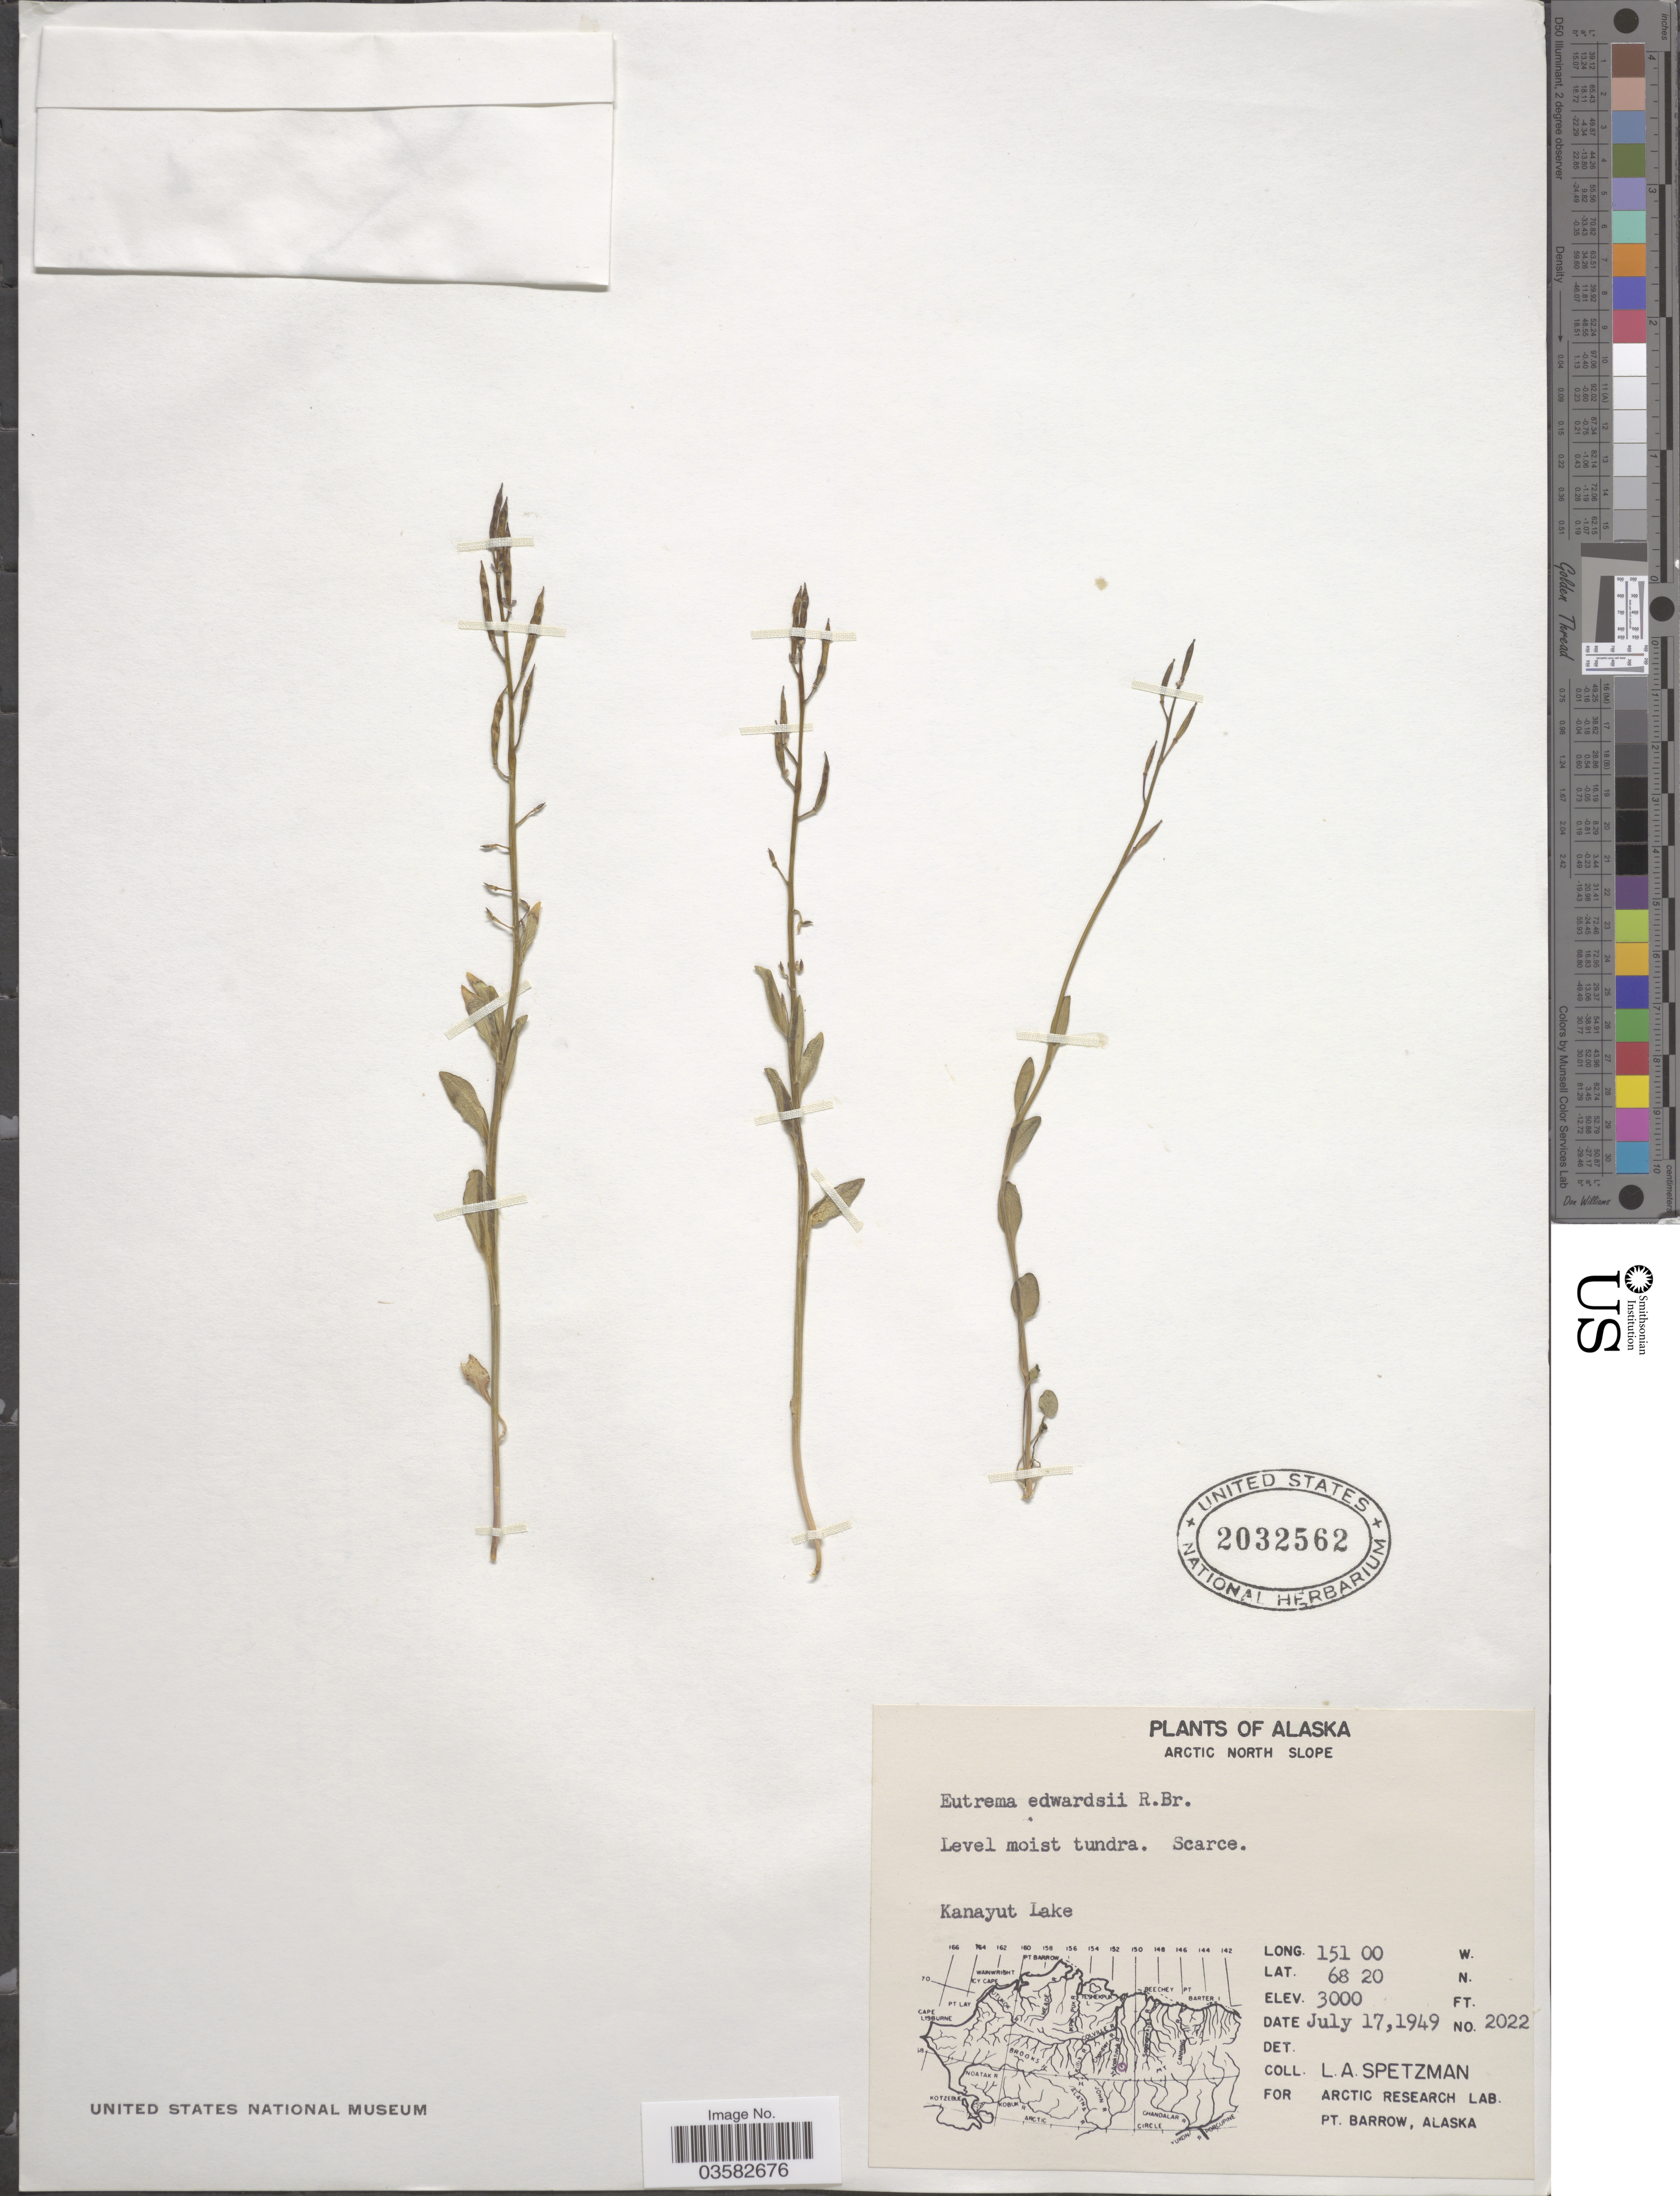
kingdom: Plantae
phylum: Tracheophyta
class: Magnoliopsida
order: Brassicales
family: Brassicaceae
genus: Eutrema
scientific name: Eutrema edwardsii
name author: R. Br.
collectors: L. Spetzman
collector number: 2022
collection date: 1949-07-17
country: United States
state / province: Alaska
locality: Arctic North Slope. Kanayut Lake.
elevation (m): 914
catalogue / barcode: US 2032562